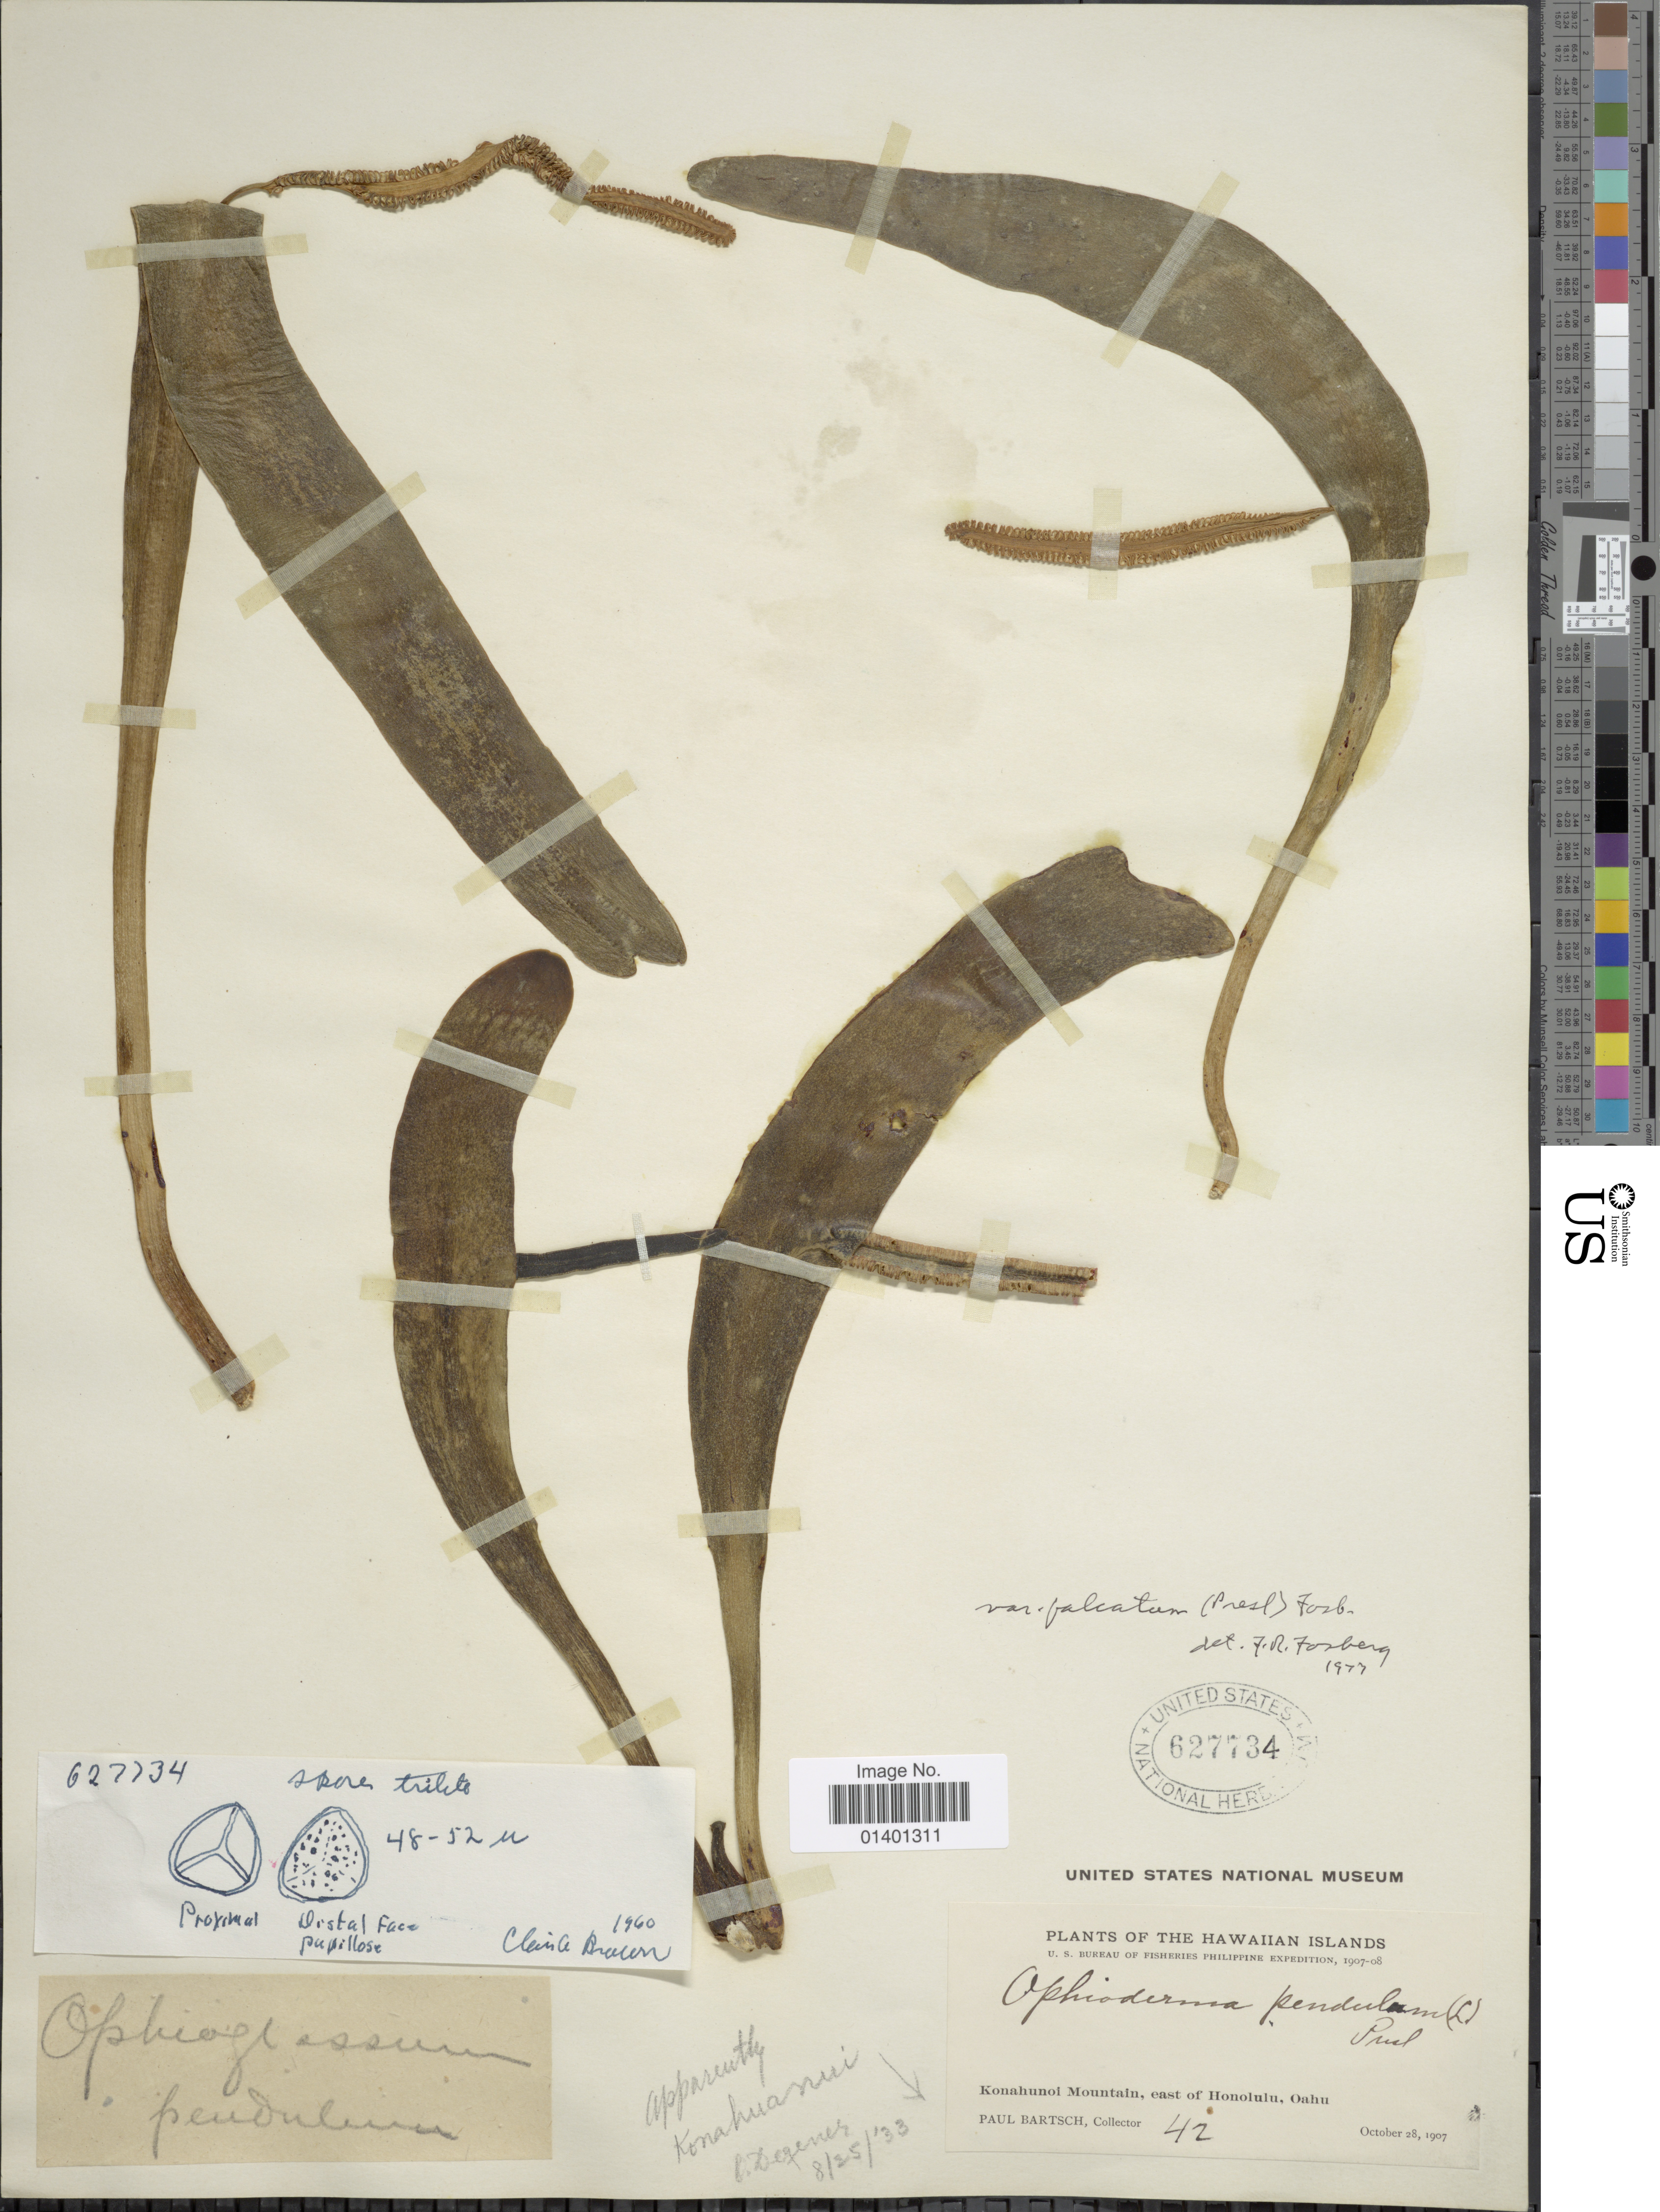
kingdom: Plantae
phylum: Tracheophyta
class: Polypodiopsida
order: Ophioglossales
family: Ophioglossaceae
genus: Ophioderma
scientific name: Ophioderma pendulum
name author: (L.) C. Presl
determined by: Wagner, W. L., (BOT), Smithsonian Institution - National Museum of Natural History (UNITED STATES)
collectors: P. Bartsch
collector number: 42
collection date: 1907-10-28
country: United States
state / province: Hawaii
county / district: Honolulu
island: Oahu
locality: Hawaiian islands, Konahunoi Mountain, east of Honolulu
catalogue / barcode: US 627734